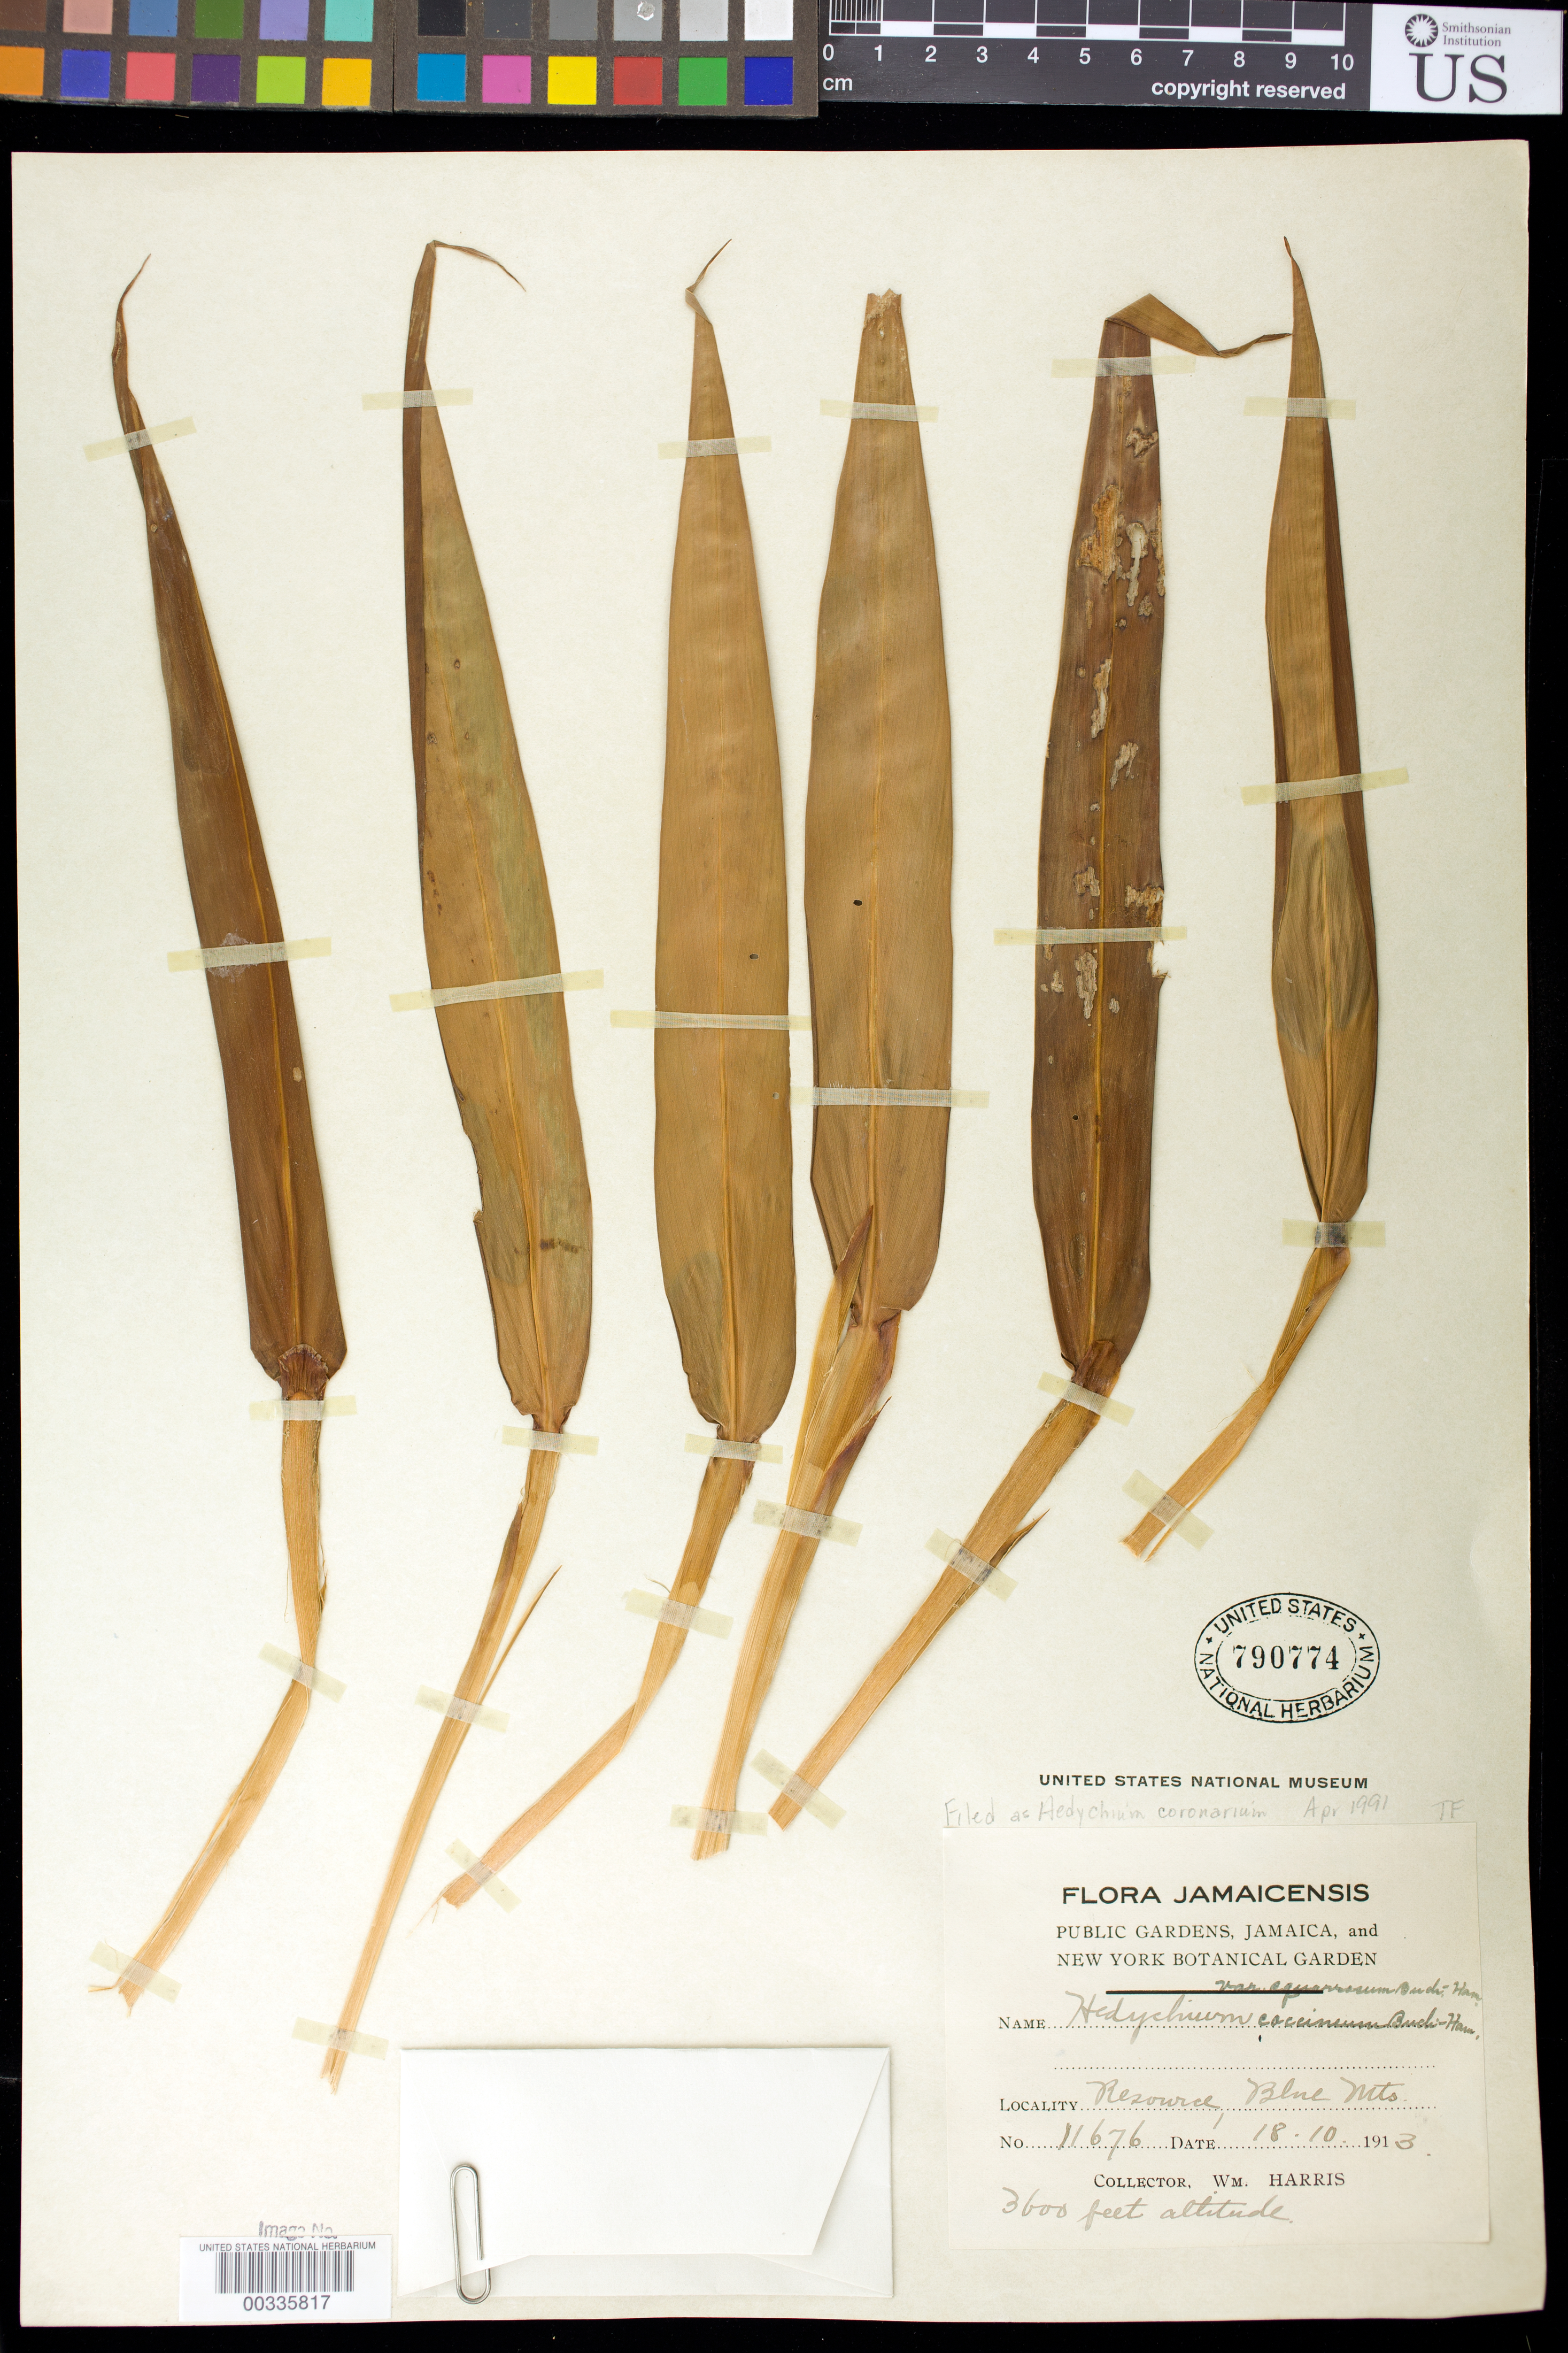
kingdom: Plantae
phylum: Tracheophyta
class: Liliopsida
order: Zingiberales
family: Zingiberaceae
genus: Hedychium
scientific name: Hedychium coronarium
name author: J. Koenig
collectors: W. H. Harris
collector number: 11676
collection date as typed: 18 Oct 1913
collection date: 1913-10-18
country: Jamaica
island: Greater Antilles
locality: Resource, blue mts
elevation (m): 1097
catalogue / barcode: US 790774